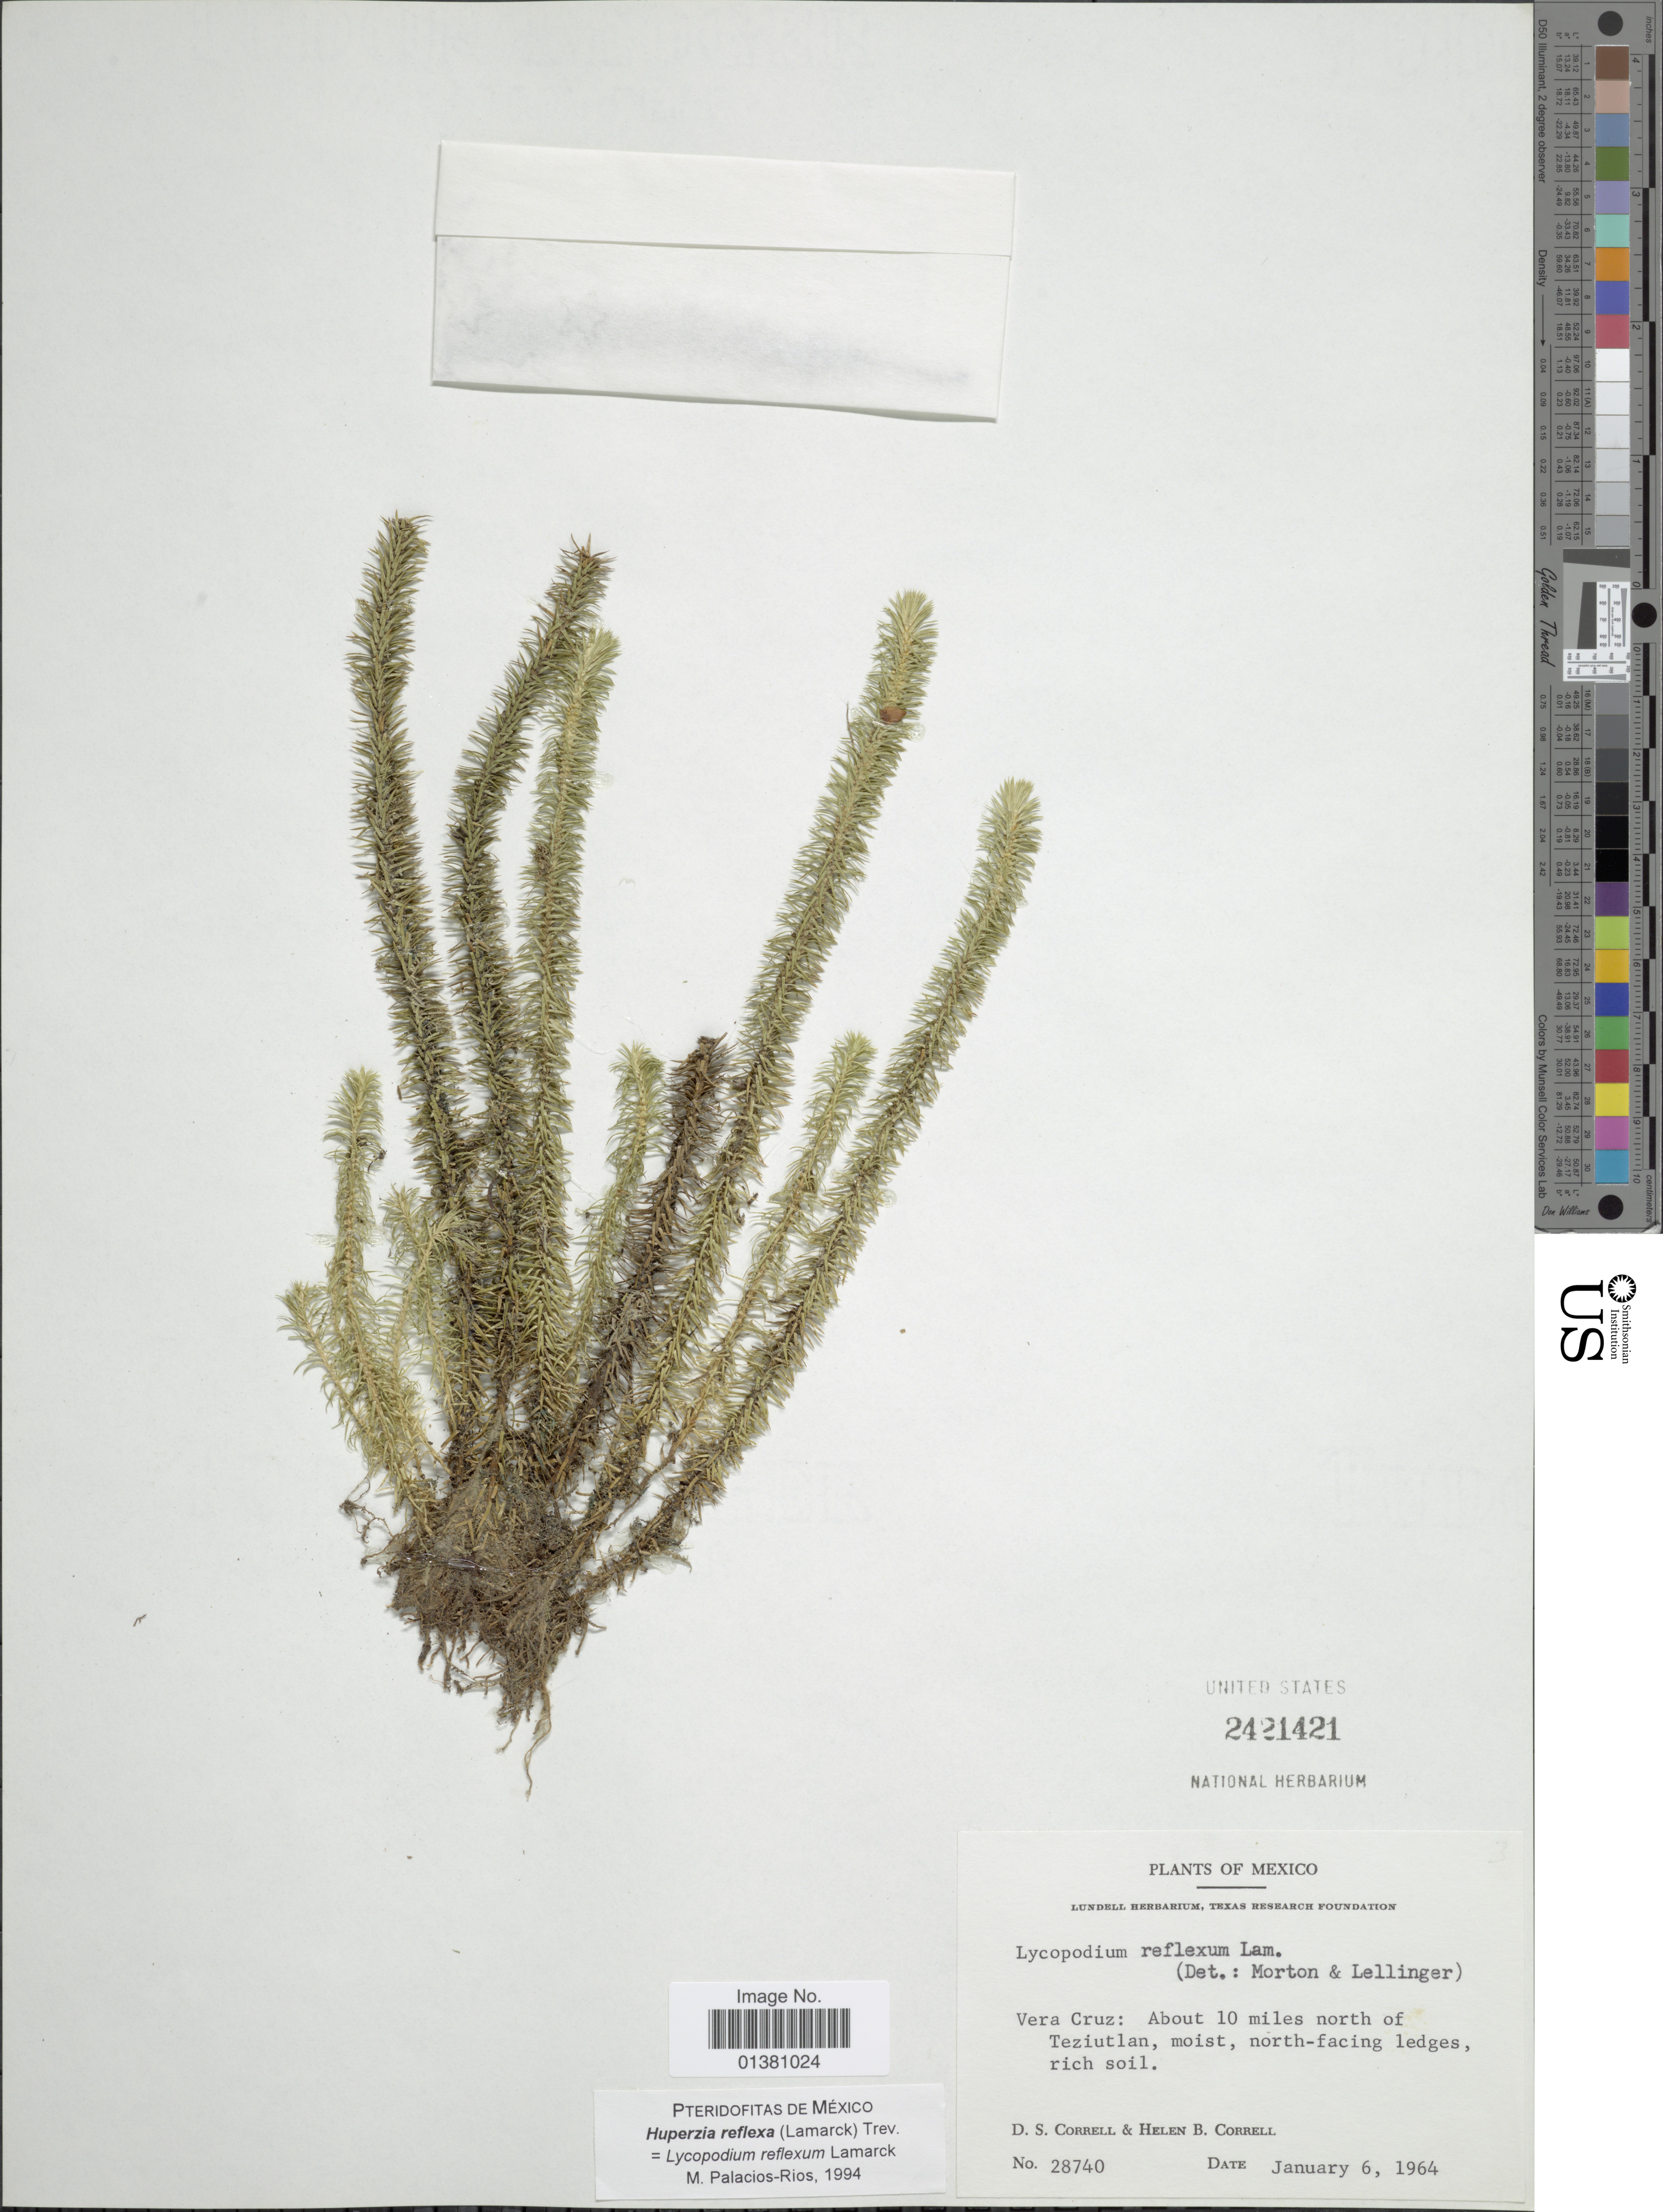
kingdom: Plantae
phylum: Tracheophyta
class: Lycopodiopsida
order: Lycopodiales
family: Lycopodiaceae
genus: Phlegmariurus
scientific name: Phlegmariurus reflexus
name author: (Lam.) B. Øllg.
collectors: D. S. Correll & H. Correll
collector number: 28740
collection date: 1964-01-06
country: Mexico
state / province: Veracruz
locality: Vera Cruz: About 10 miles north of Teziutlan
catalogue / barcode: US 2421421